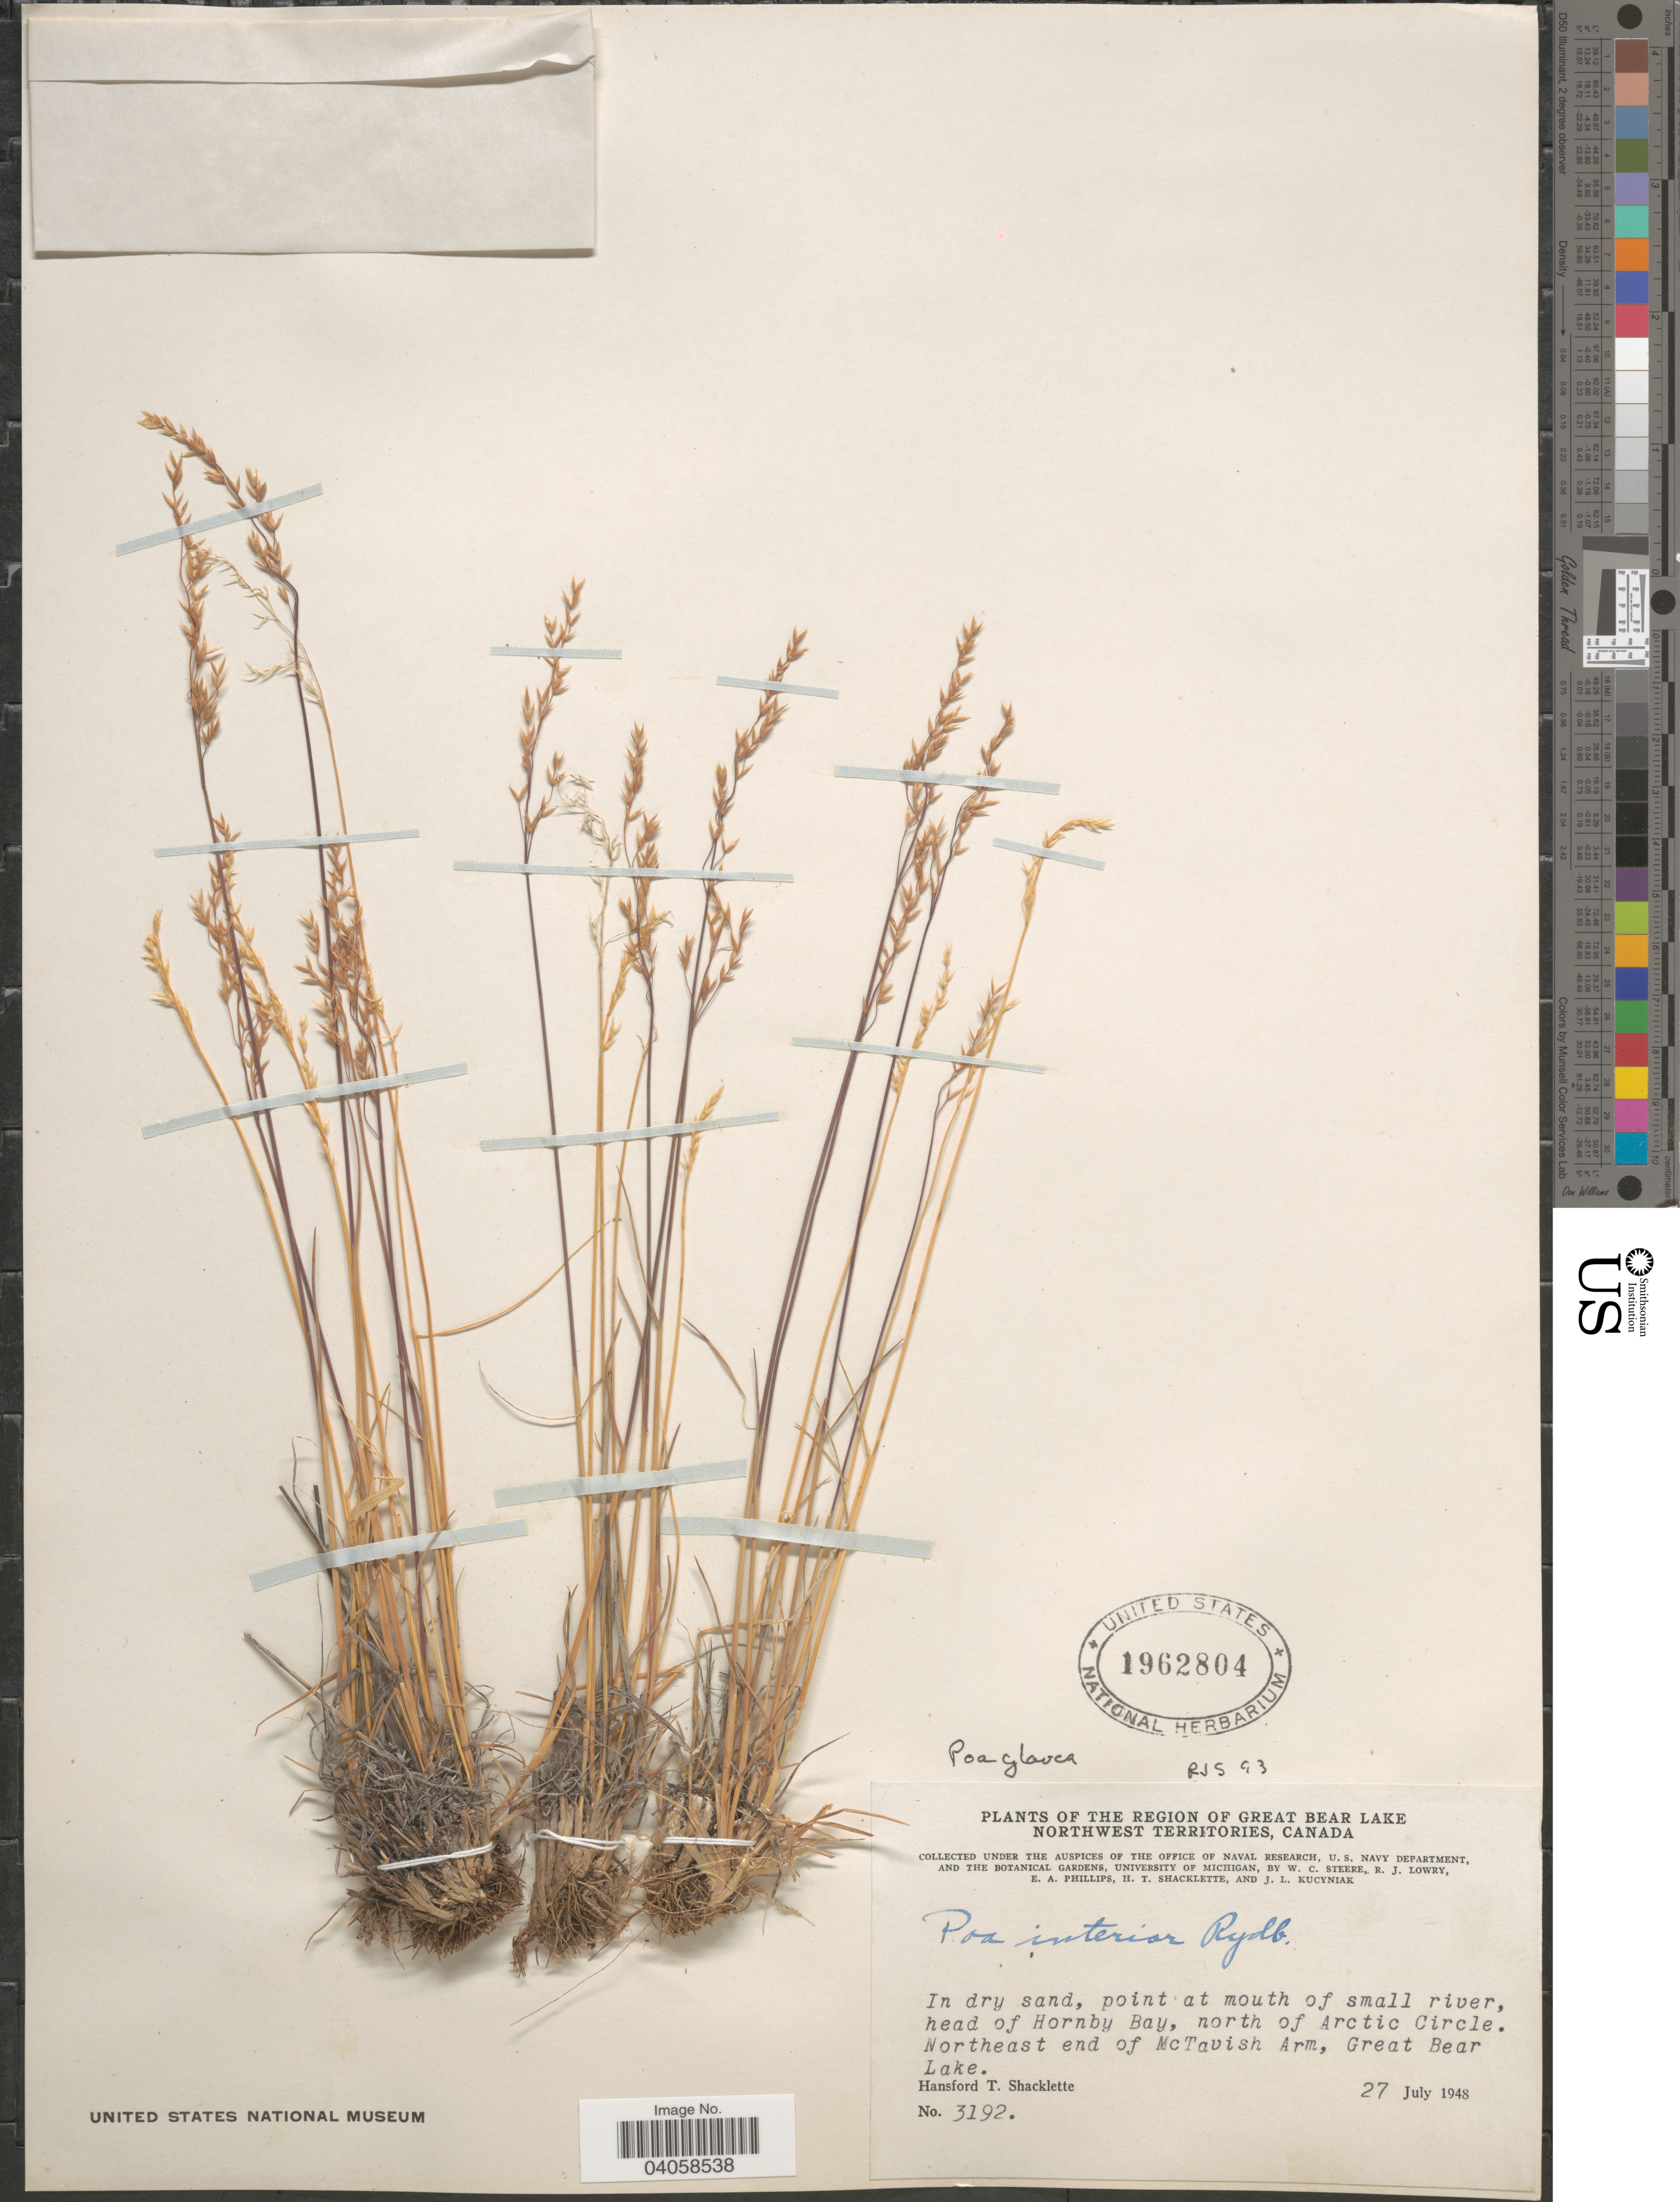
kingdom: Plantae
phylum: Tracheophyta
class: Liliopsida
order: Poales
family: Poaceae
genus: Poa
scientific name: Poa glauca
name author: Vahl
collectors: H. Shacklette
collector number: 3192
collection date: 1948-07-27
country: Canada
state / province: Northwest Territories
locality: The Region of Great Bear Lake. In dry sand, point at mouth of small river, head of Hornby Bay, north of Arctic Circle. Northeast end of McTavish Arm, Great Bear Lake.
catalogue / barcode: US 1962804